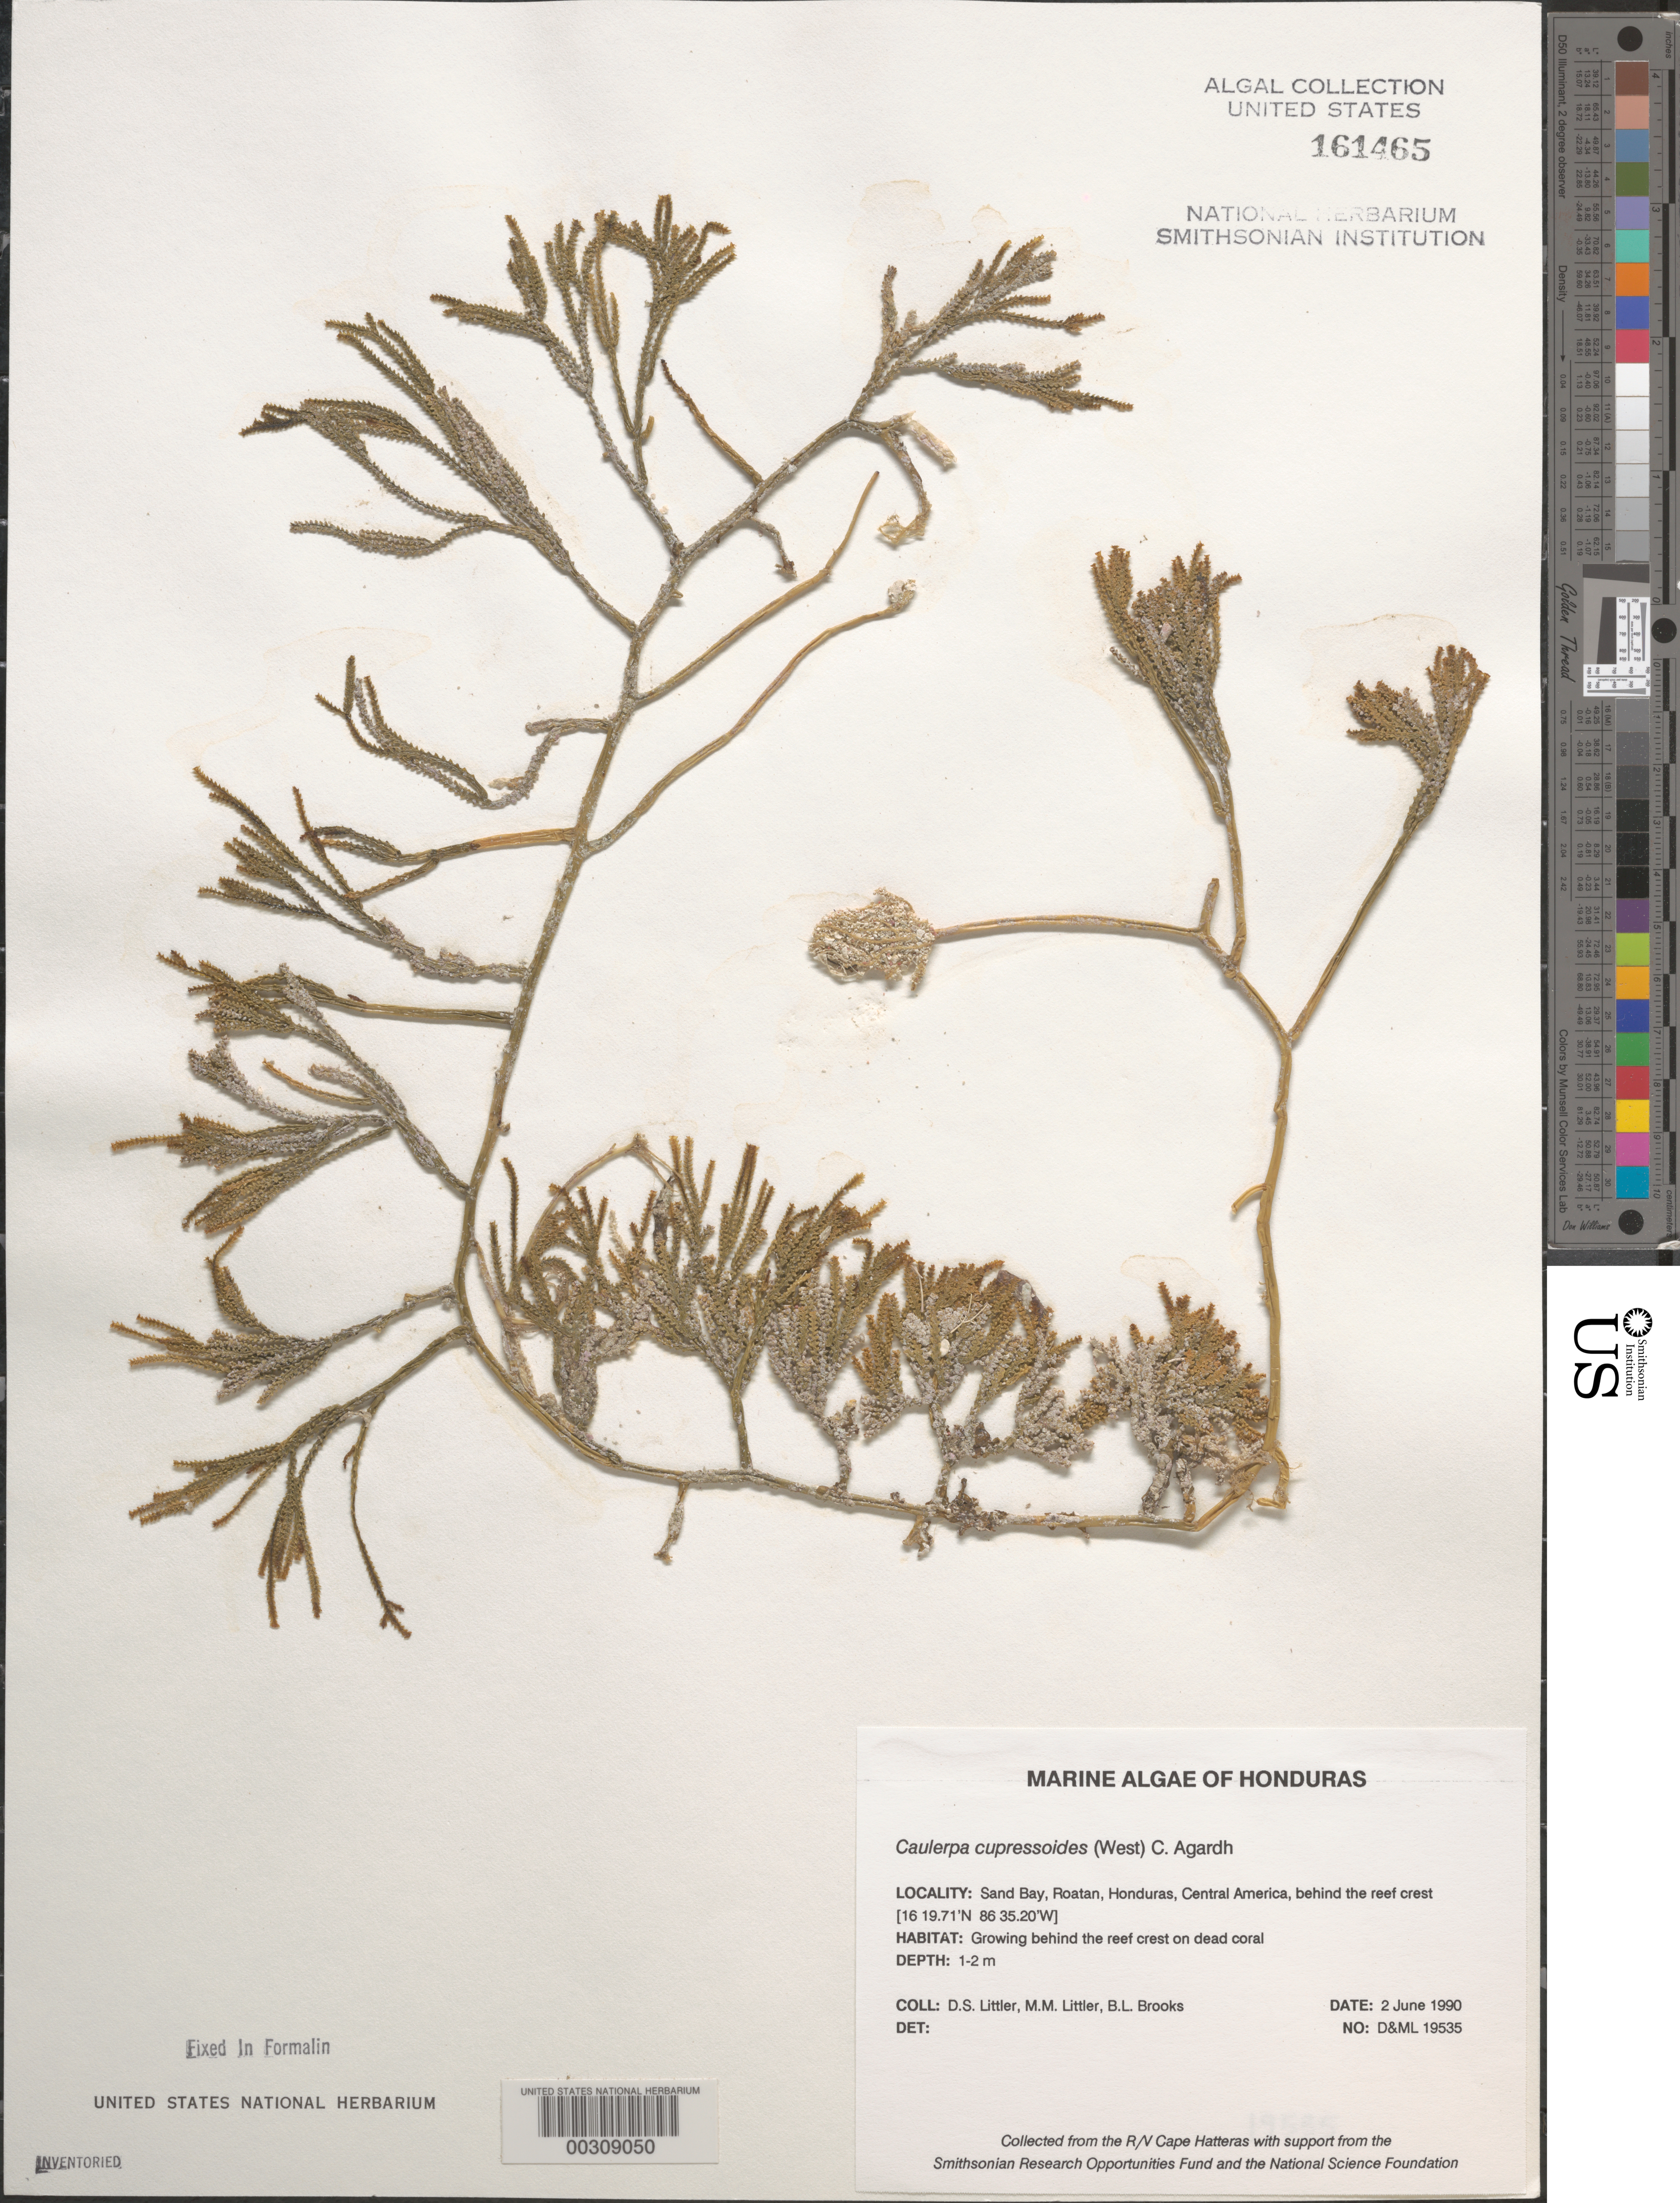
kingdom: Plantae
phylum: Chlorophyta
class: Ulvophyceae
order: Bryopsidales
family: Caulerpaceae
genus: Caulerpa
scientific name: Caulerpa cupressoides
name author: (Vahl) C. Agardh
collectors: D. S. Littler, M. M. Littler & B. Brooks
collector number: D&ML 19535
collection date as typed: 02 Jun 1990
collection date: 1990-06-02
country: Honduras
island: Roatan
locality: Sand Bay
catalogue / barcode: US 161465